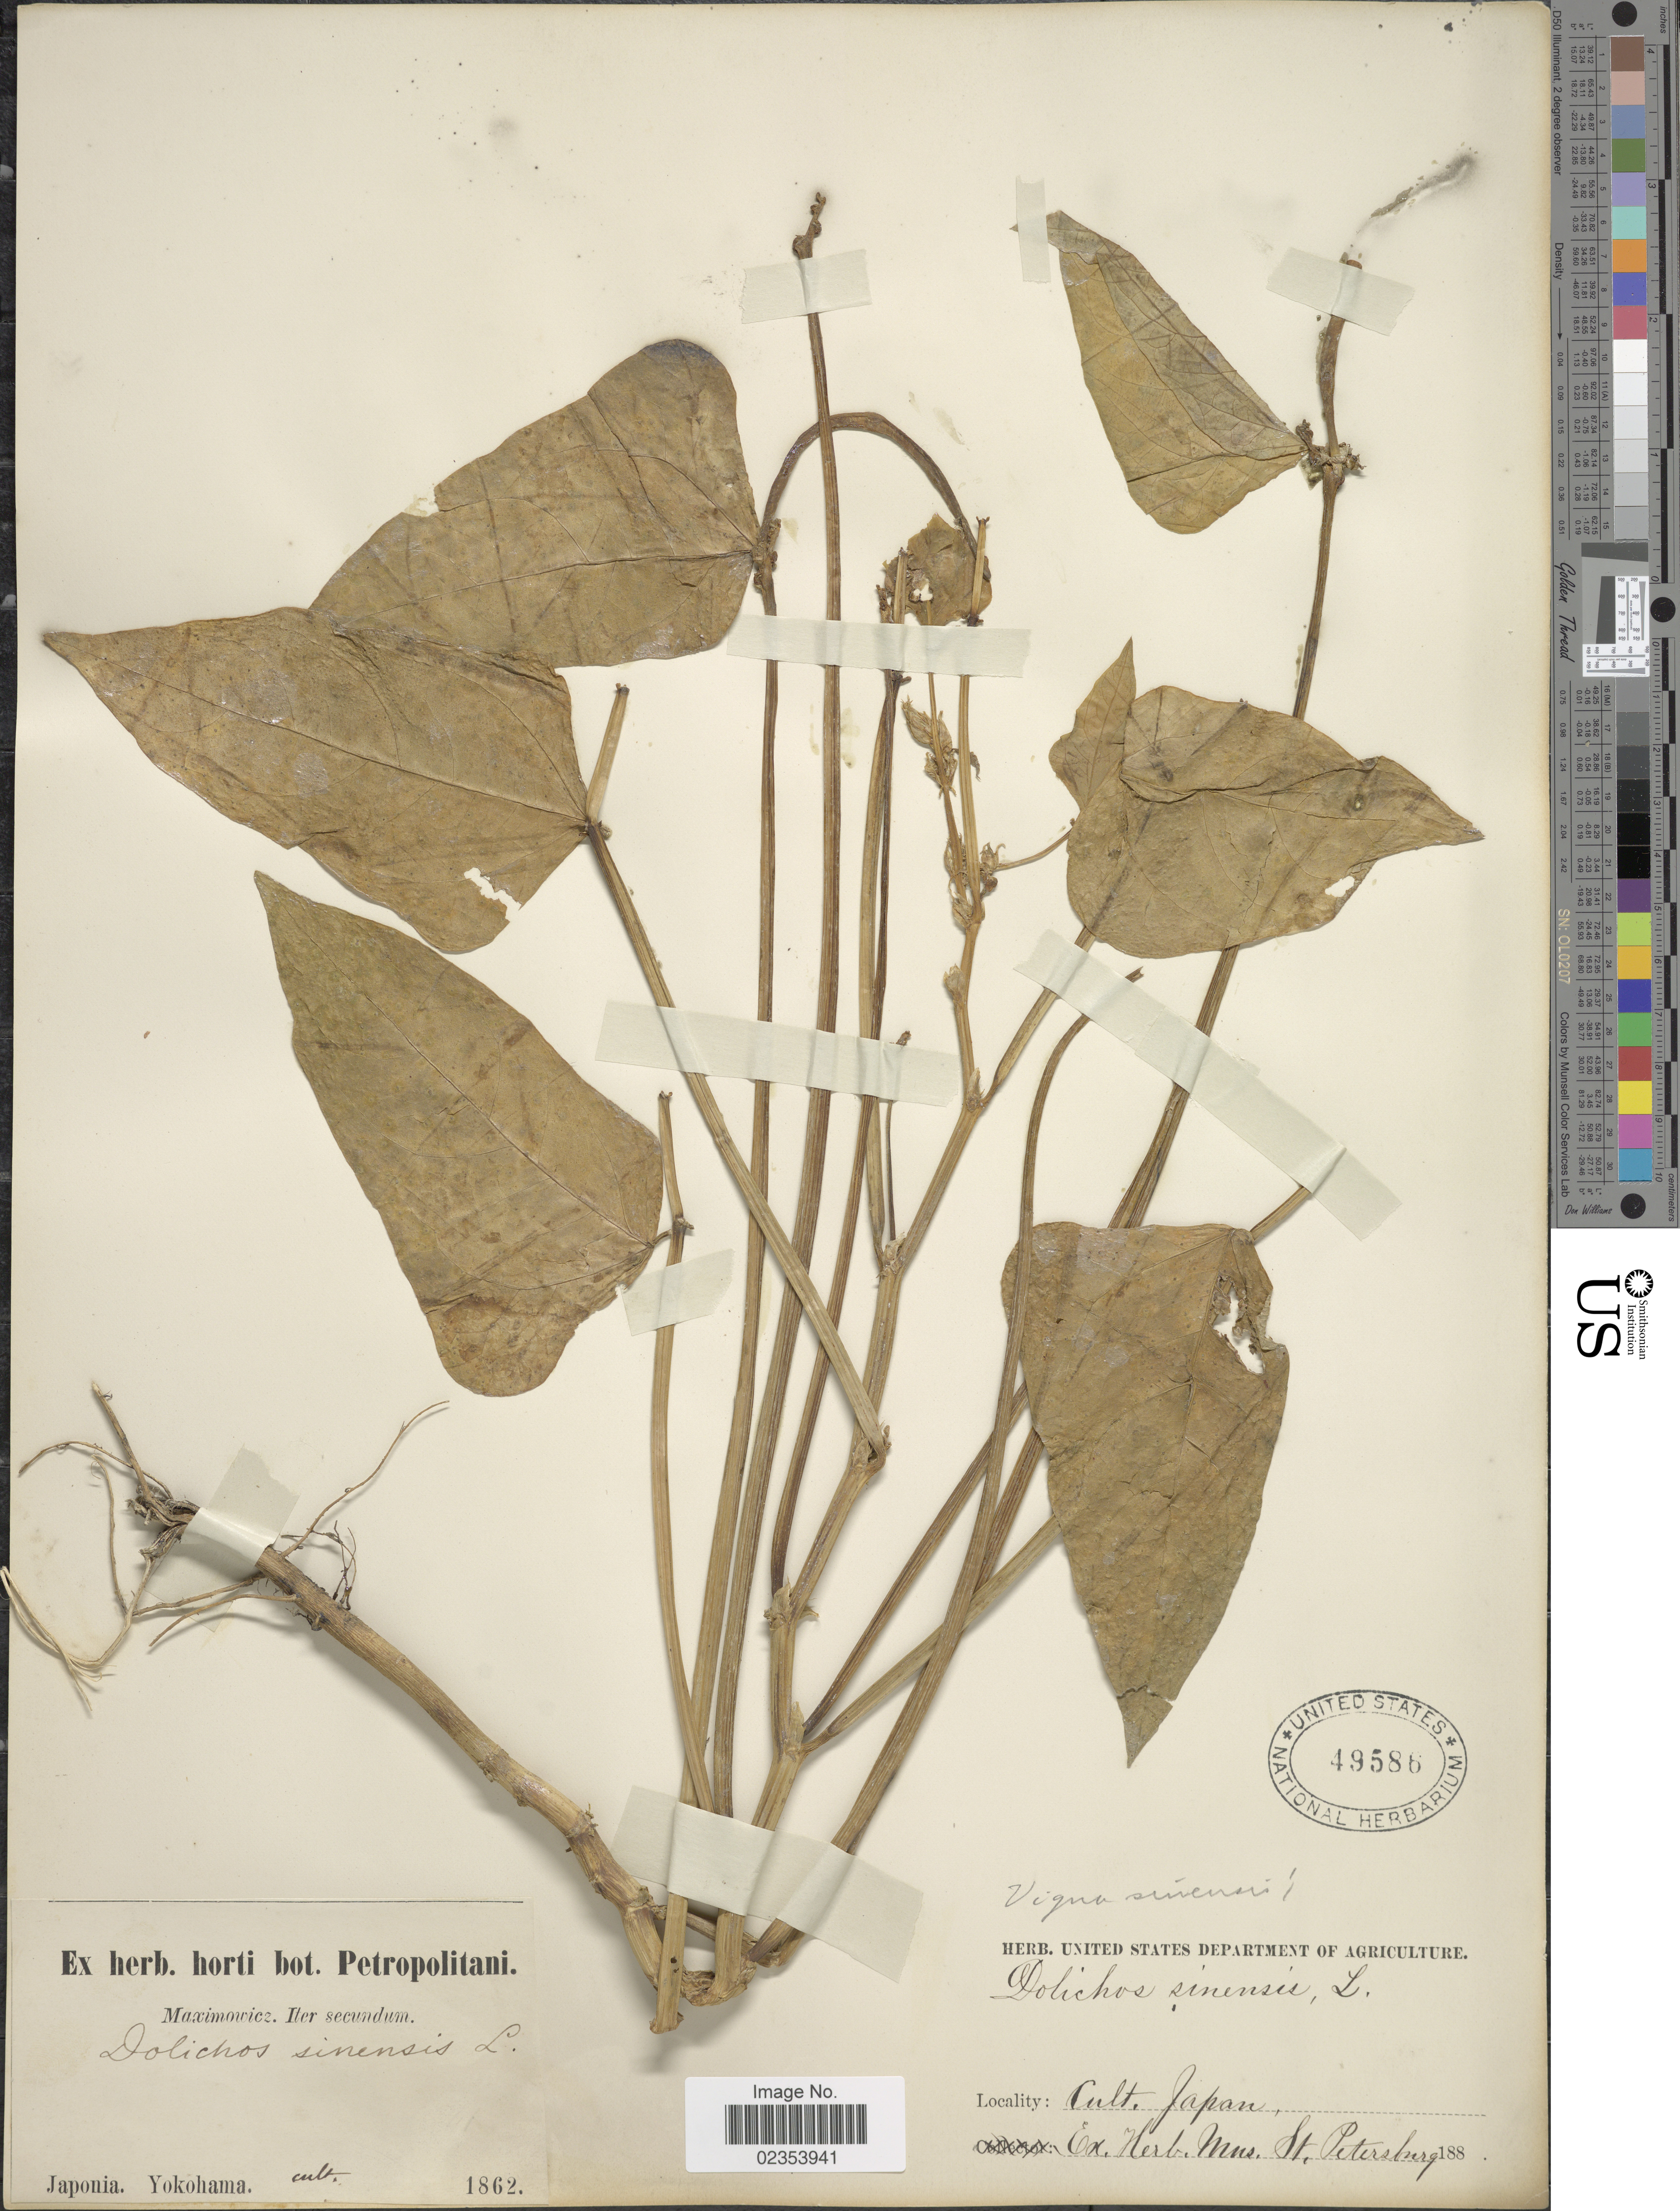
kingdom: Plantae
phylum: Tracheophyta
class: Magnoliopsida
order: Fabales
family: Fabaceae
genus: Vigna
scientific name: Vigna unguiculata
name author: (L.) Walp.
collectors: Maximowicz, --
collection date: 1862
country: Japan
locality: Japonia. Yokohama. Cult.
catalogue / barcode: US 49586